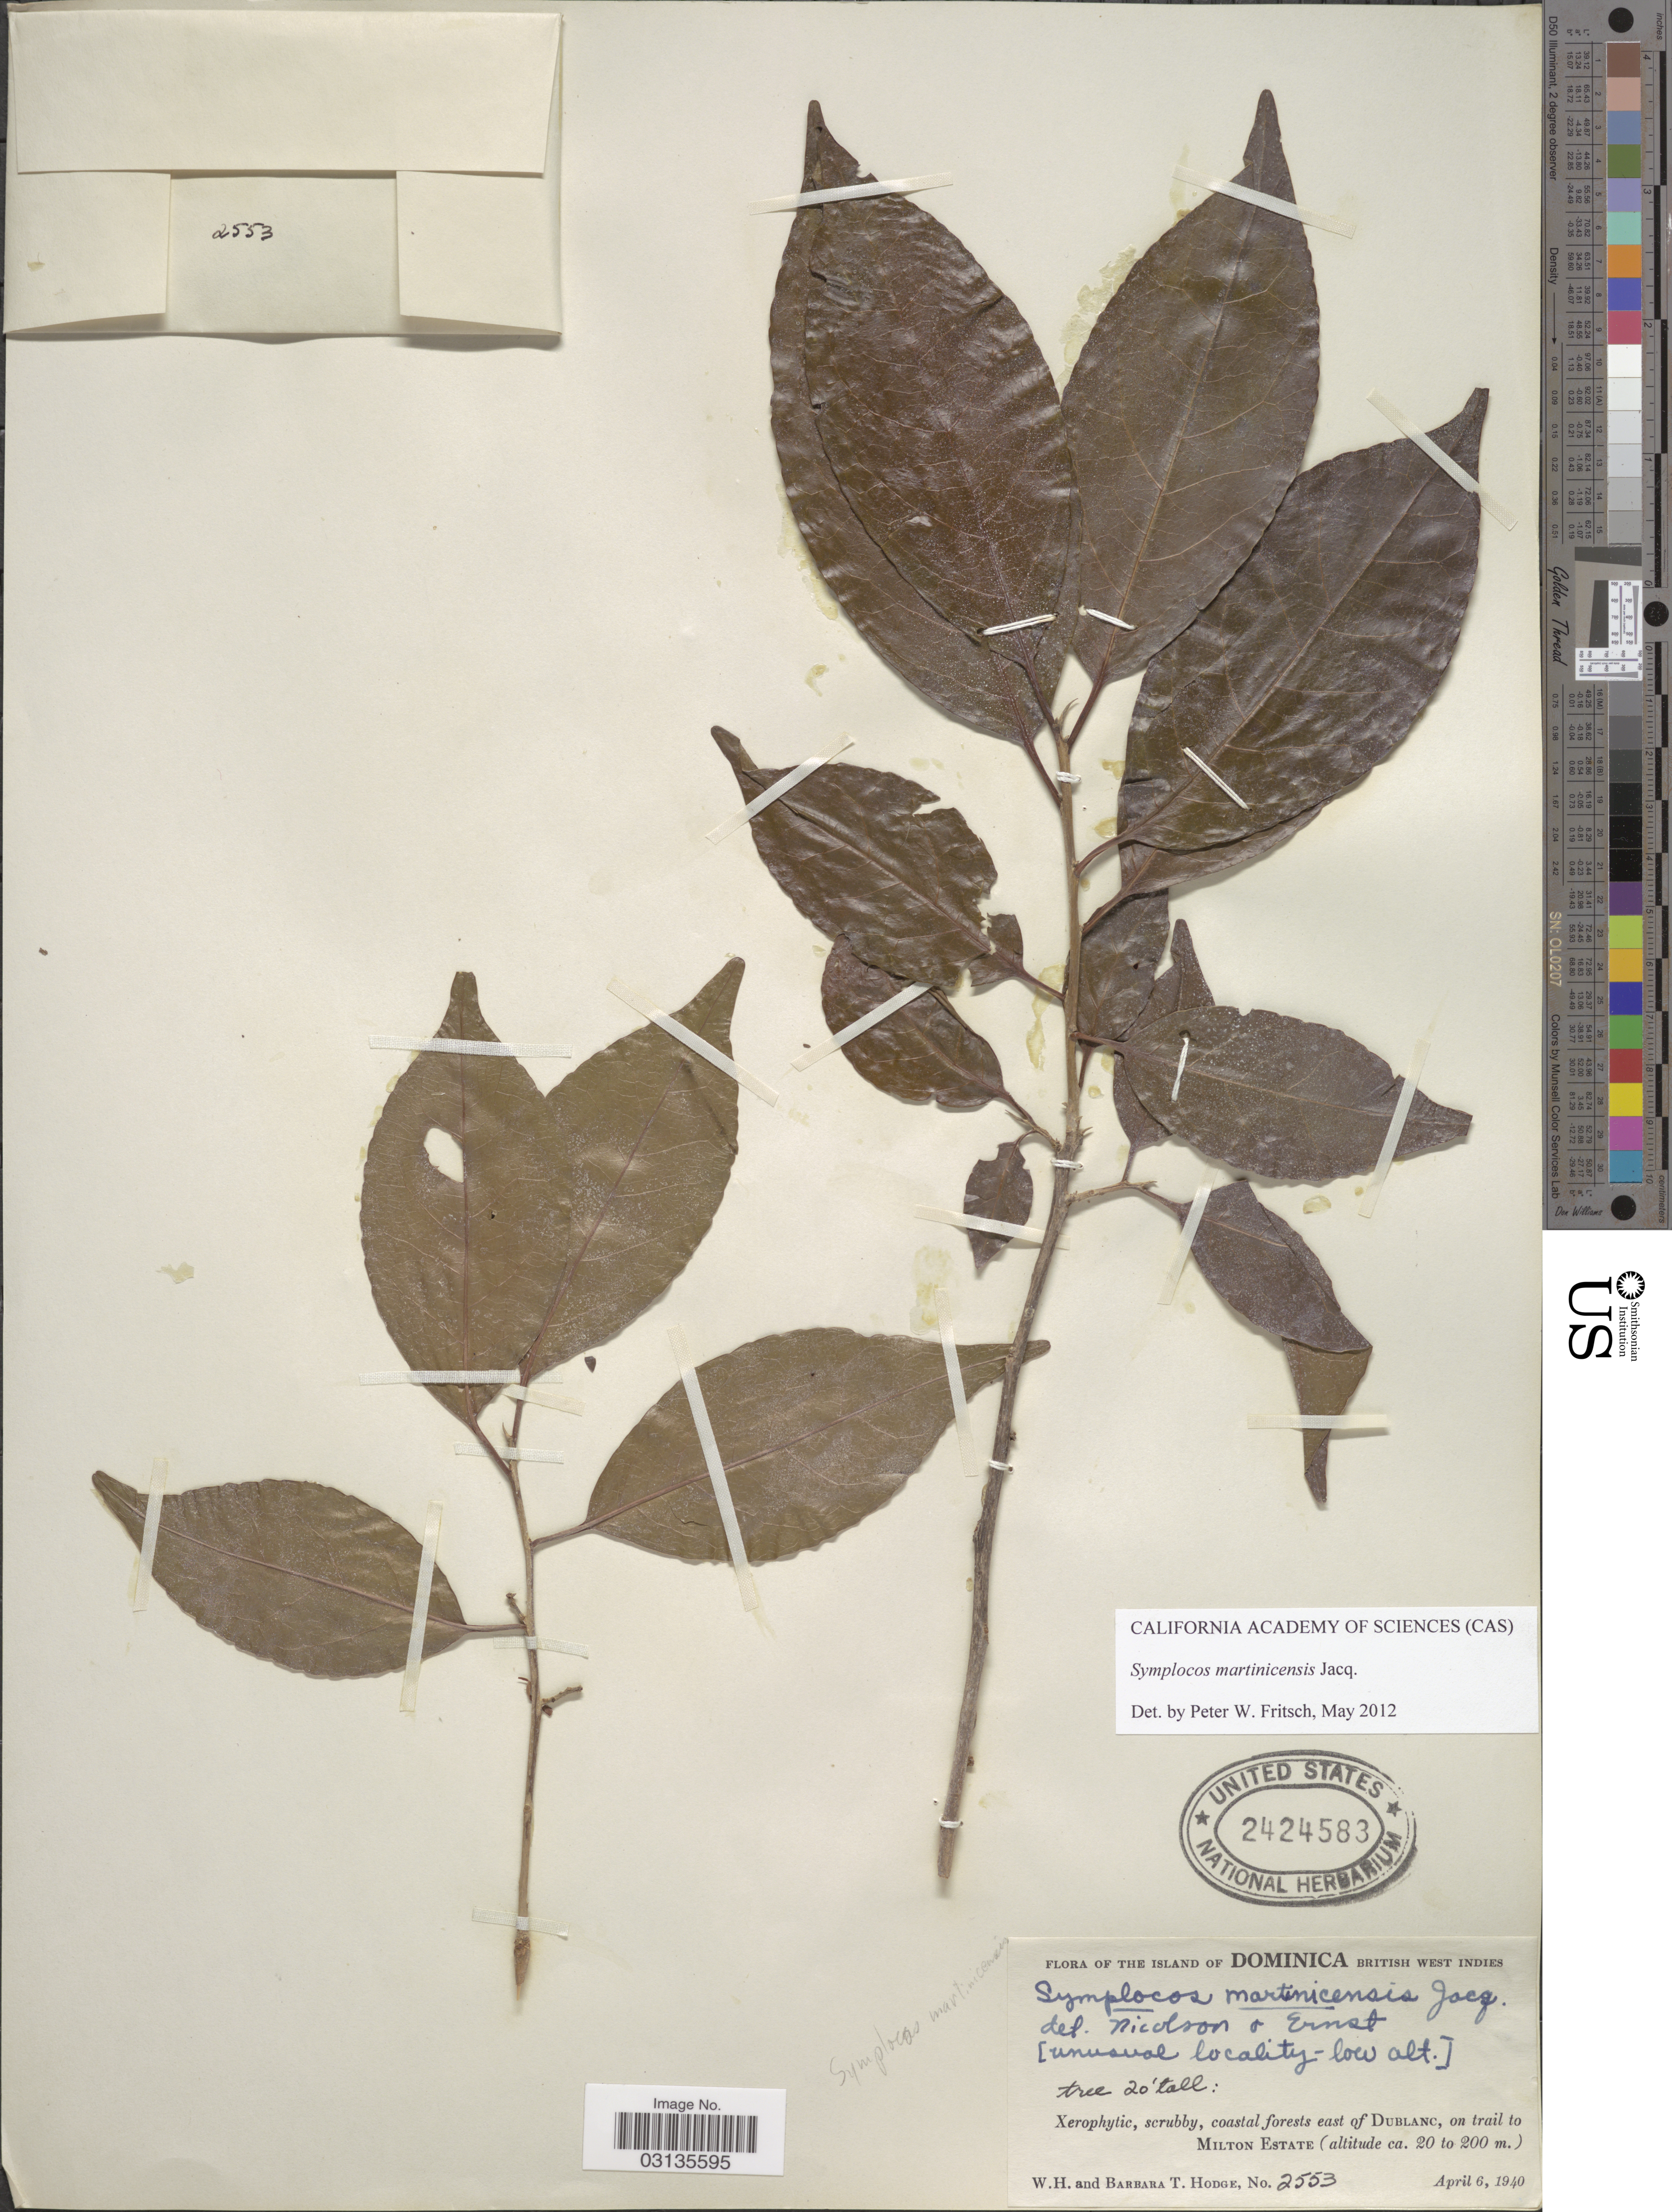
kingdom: Plantae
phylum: Tracheophyta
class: Magnoliopsida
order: Ericales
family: Symplocaceae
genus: Symplocos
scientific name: Symplocos martinicensis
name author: Jacq.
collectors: W. Hodge & B. Hodge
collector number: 2553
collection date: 1940-04-06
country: Dominica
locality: The Island of Dominica British West Indies, coastal forests east of Dublanc, on trail to Milton Estate.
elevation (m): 20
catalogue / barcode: US 2424583